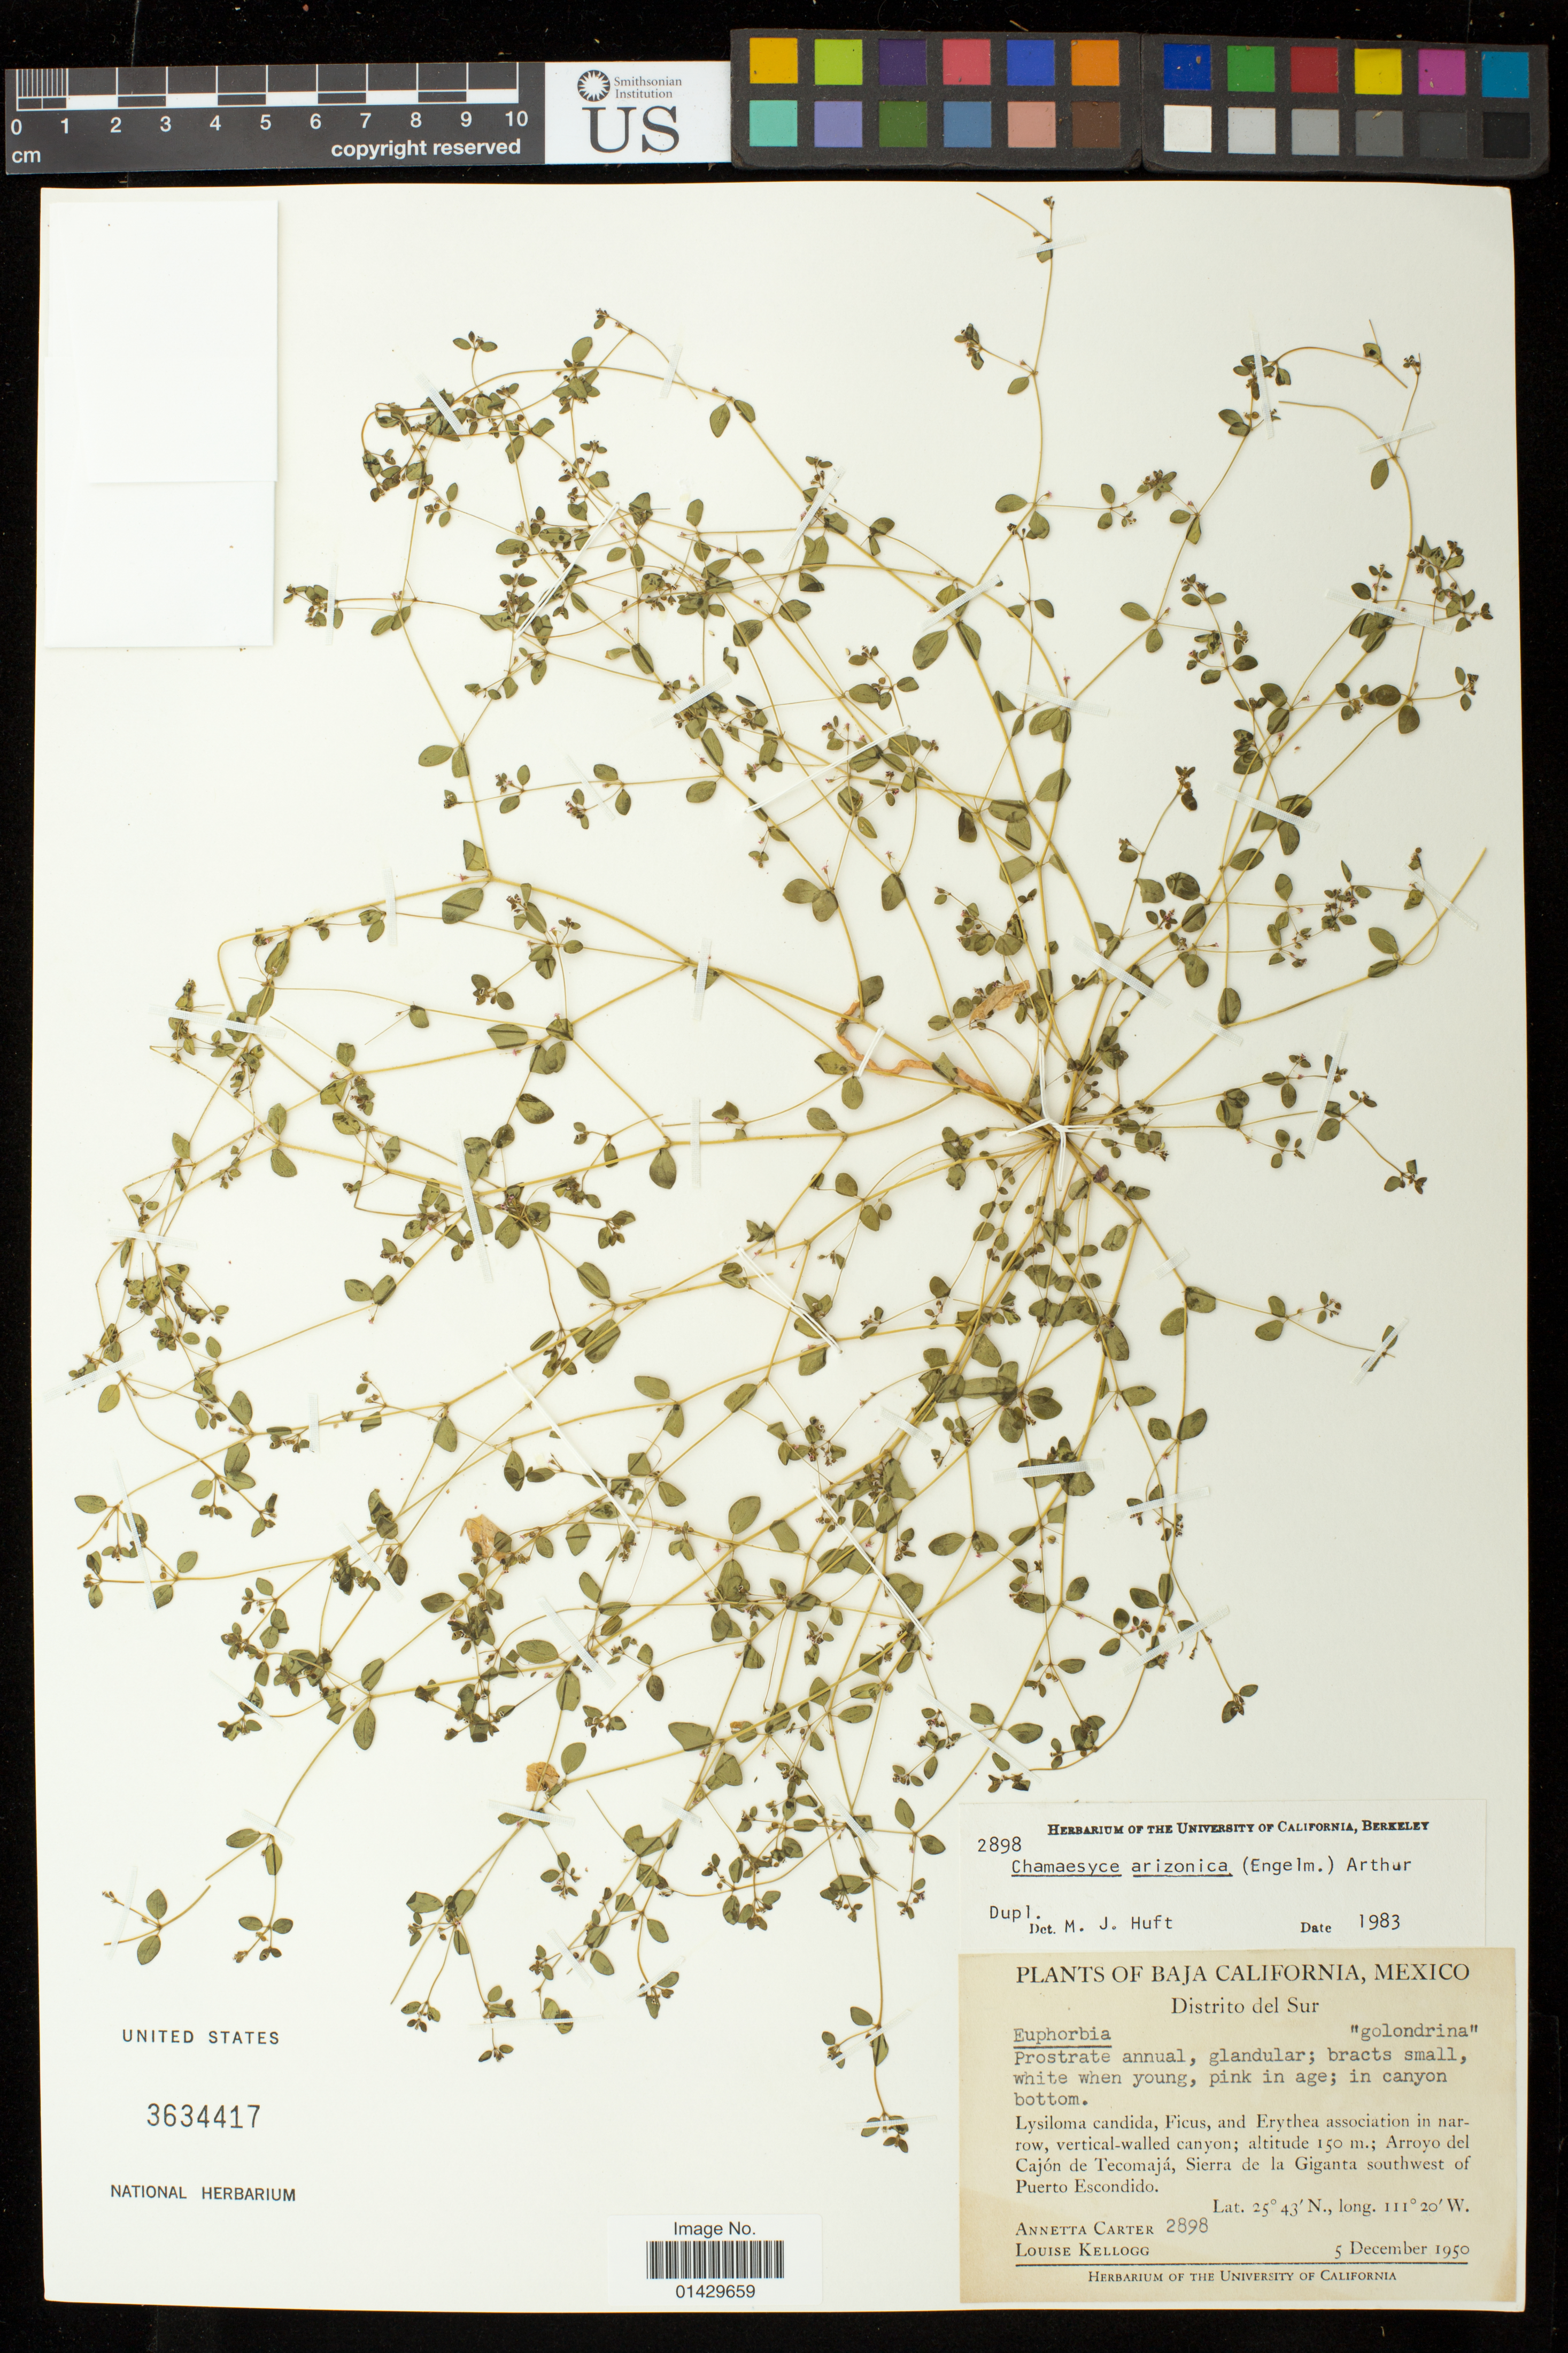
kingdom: Plantae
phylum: Tracheophyta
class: Magnoliopsida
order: Malpighiales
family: Euphorbiaceae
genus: Euphorbia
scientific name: Euphorbia arizonica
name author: Engelm.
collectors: A. M. Carter & L. Kellogg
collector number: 2898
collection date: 1950-12-05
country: Mexico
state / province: Baja California Sur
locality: Arroyo del Cajon de Tecomaja, Sierra de la Giganta southwest of Puerto Escondido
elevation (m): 150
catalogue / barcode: US 3634417